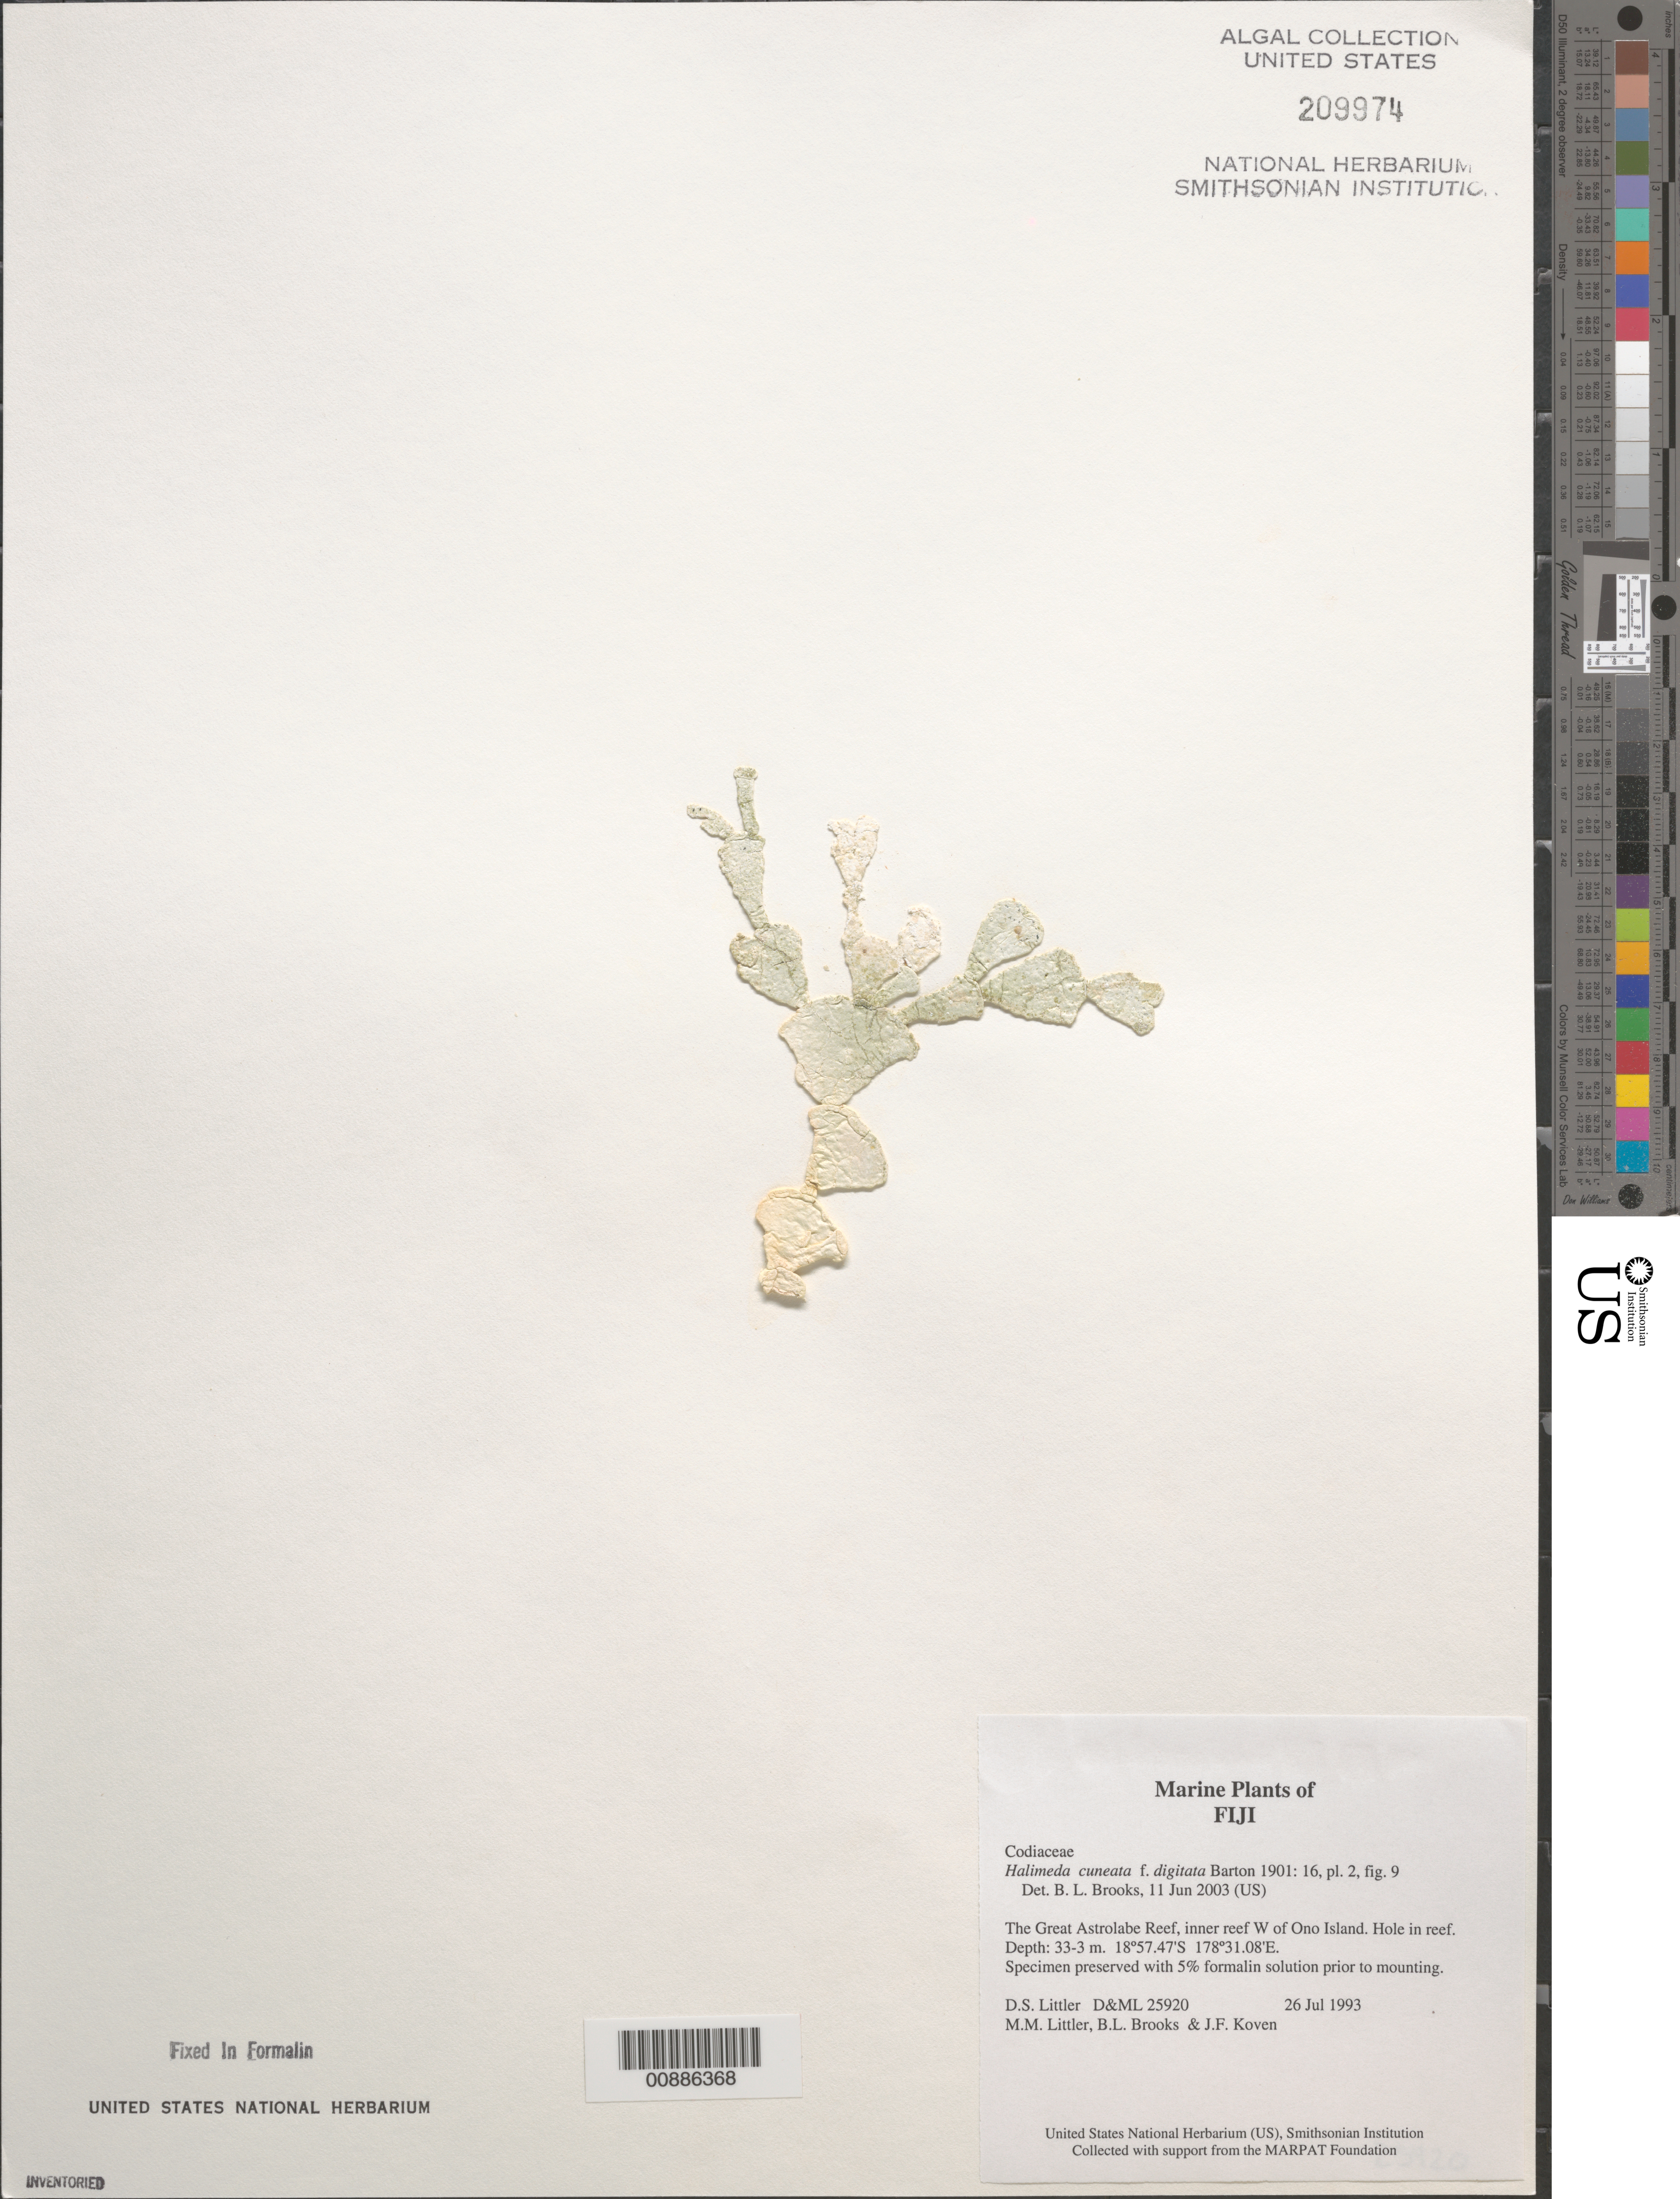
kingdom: Plantae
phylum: Chlorophyta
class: Ulvophyceae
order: Bryopsidales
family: Halimedaceae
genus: Halimeda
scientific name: Halimeda cuneata f. digitata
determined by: Brooks, B. L., (BOT), Smithsonian Institution - National Museum of Natural History (UNITED STATES)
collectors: D. S. Littler, M. M. Littler, B. Brooks & J. Koven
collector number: D&ML 25914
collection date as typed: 26 Jul 1993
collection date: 1993-07-26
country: Fiji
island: Ono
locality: Great Astrolabe Reef, inner reef west of island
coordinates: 18 57.47'S, 178 31.08'E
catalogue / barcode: US 209974